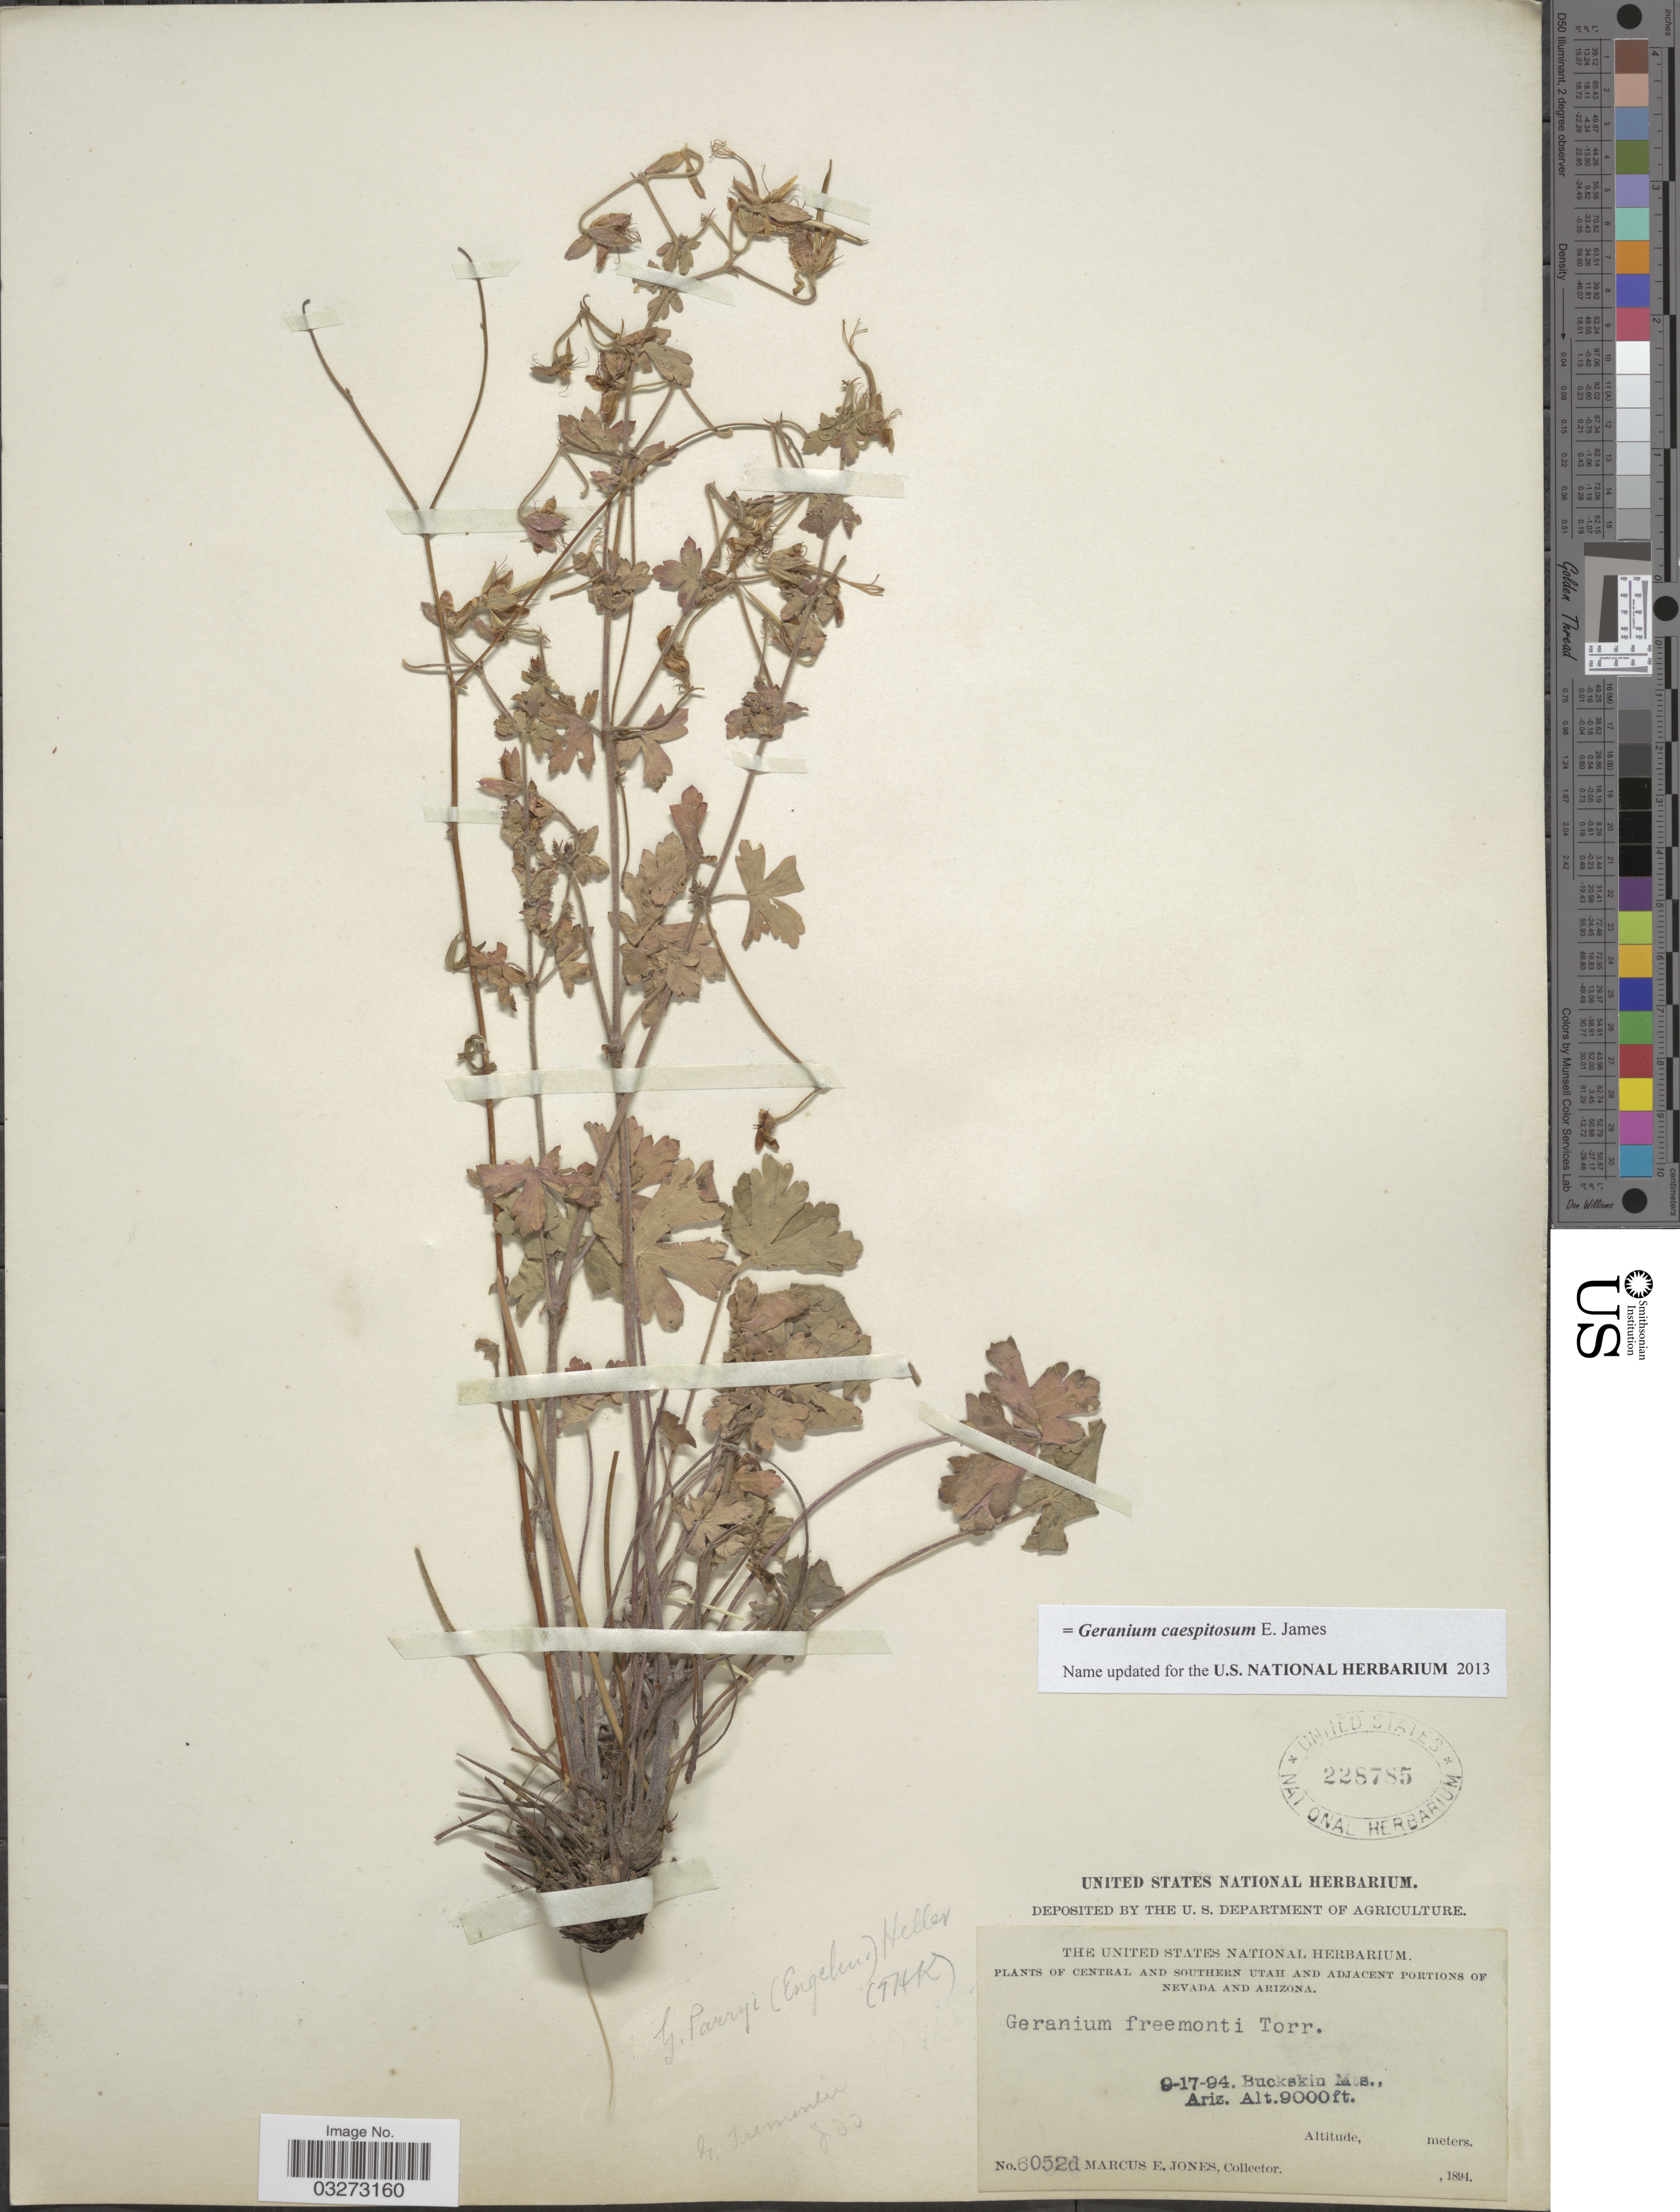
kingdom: Plantae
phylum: Tracheophyta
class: Magnoliopsida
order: Geraniales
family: Geraniaceae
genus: Geranium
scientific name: Geranium caespitosum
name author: E. James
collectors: M. E. Jones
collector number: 6052d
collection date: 1894-09-17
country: United States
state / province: Arizona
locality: Adjacent portions of Arizona. Buckskin Mts.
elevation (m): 2743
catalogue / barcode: US 228785